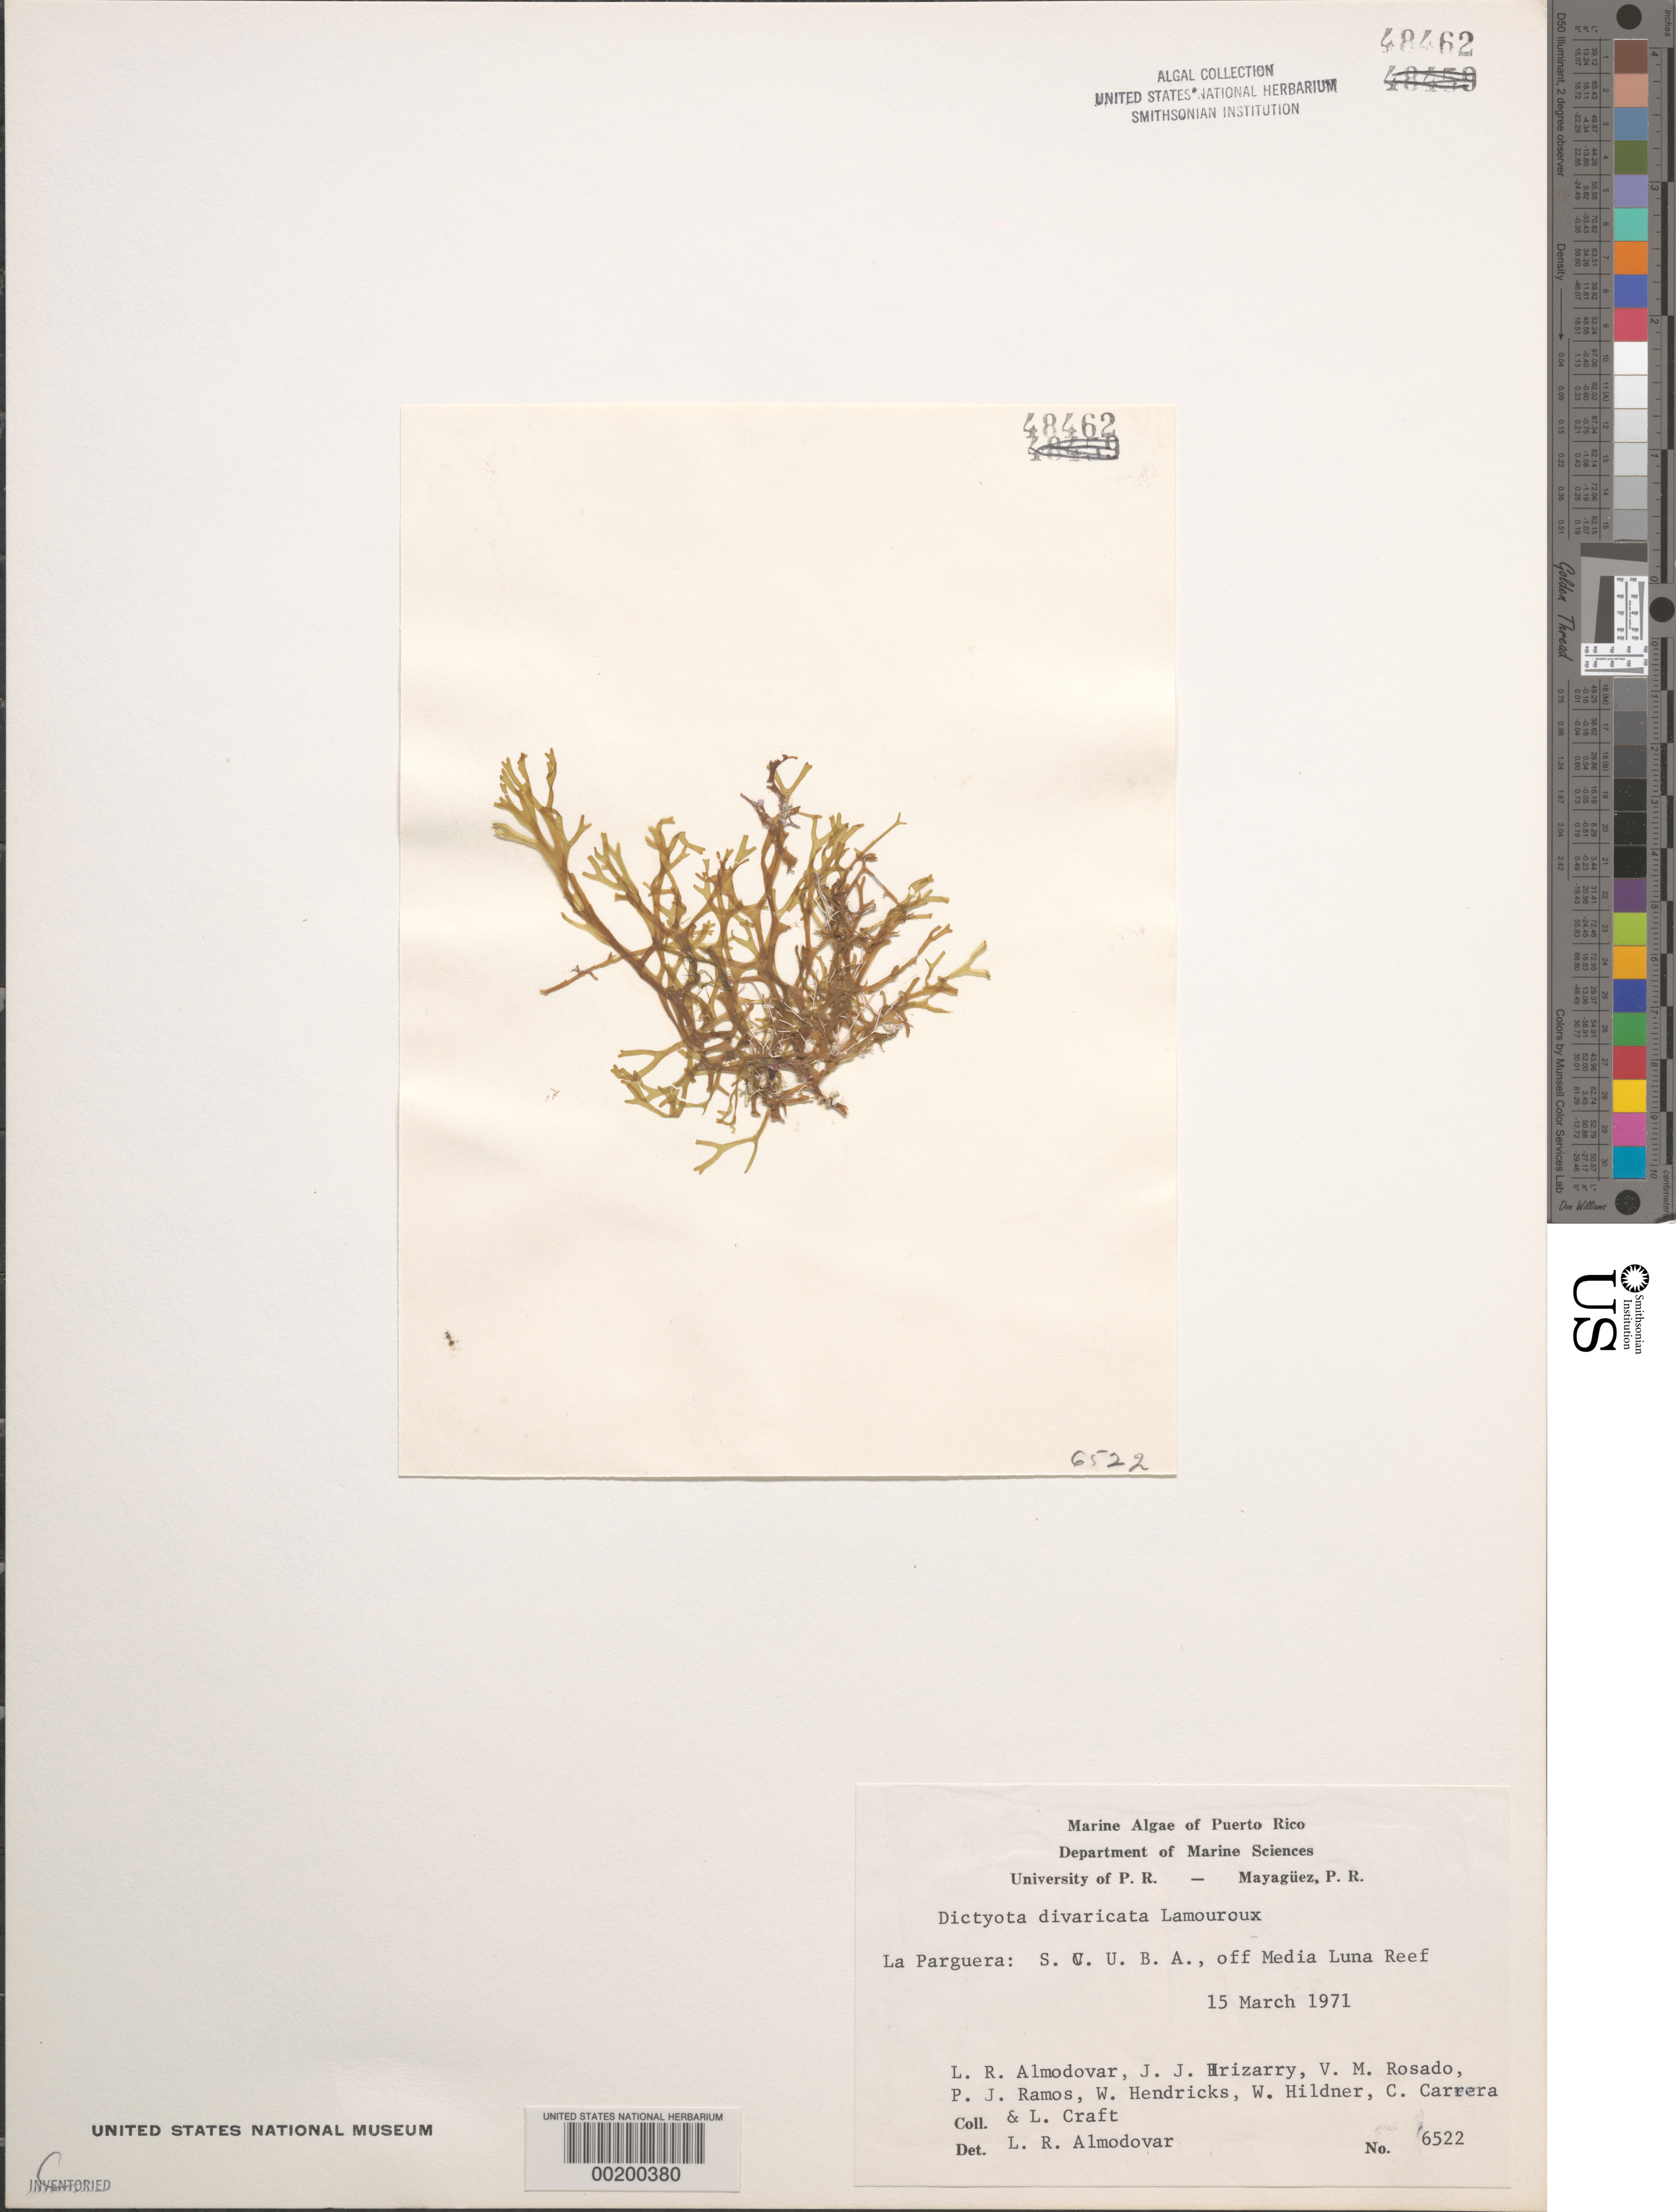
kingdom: Chromista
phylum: Ochrophyta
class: Phaeophyceae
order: Dictyotales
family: Dictyotaceae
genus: Dictyota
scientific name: Dictyota divaricata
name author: J.V.Lamouroux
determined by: Almodovar, L. R.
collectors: L. Almodovar, J. Irizarry, V. Rosado, P. Ramos, W. Hendricks, W. Hildner, C. Carrera, L. Craft & L. Craft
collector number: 6522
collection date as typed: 15 Mar 1971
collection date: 1971-03-15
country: Puerto Rico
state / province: Lajas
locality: La Parguera, off Media Luna Reef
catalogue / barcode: US 48462